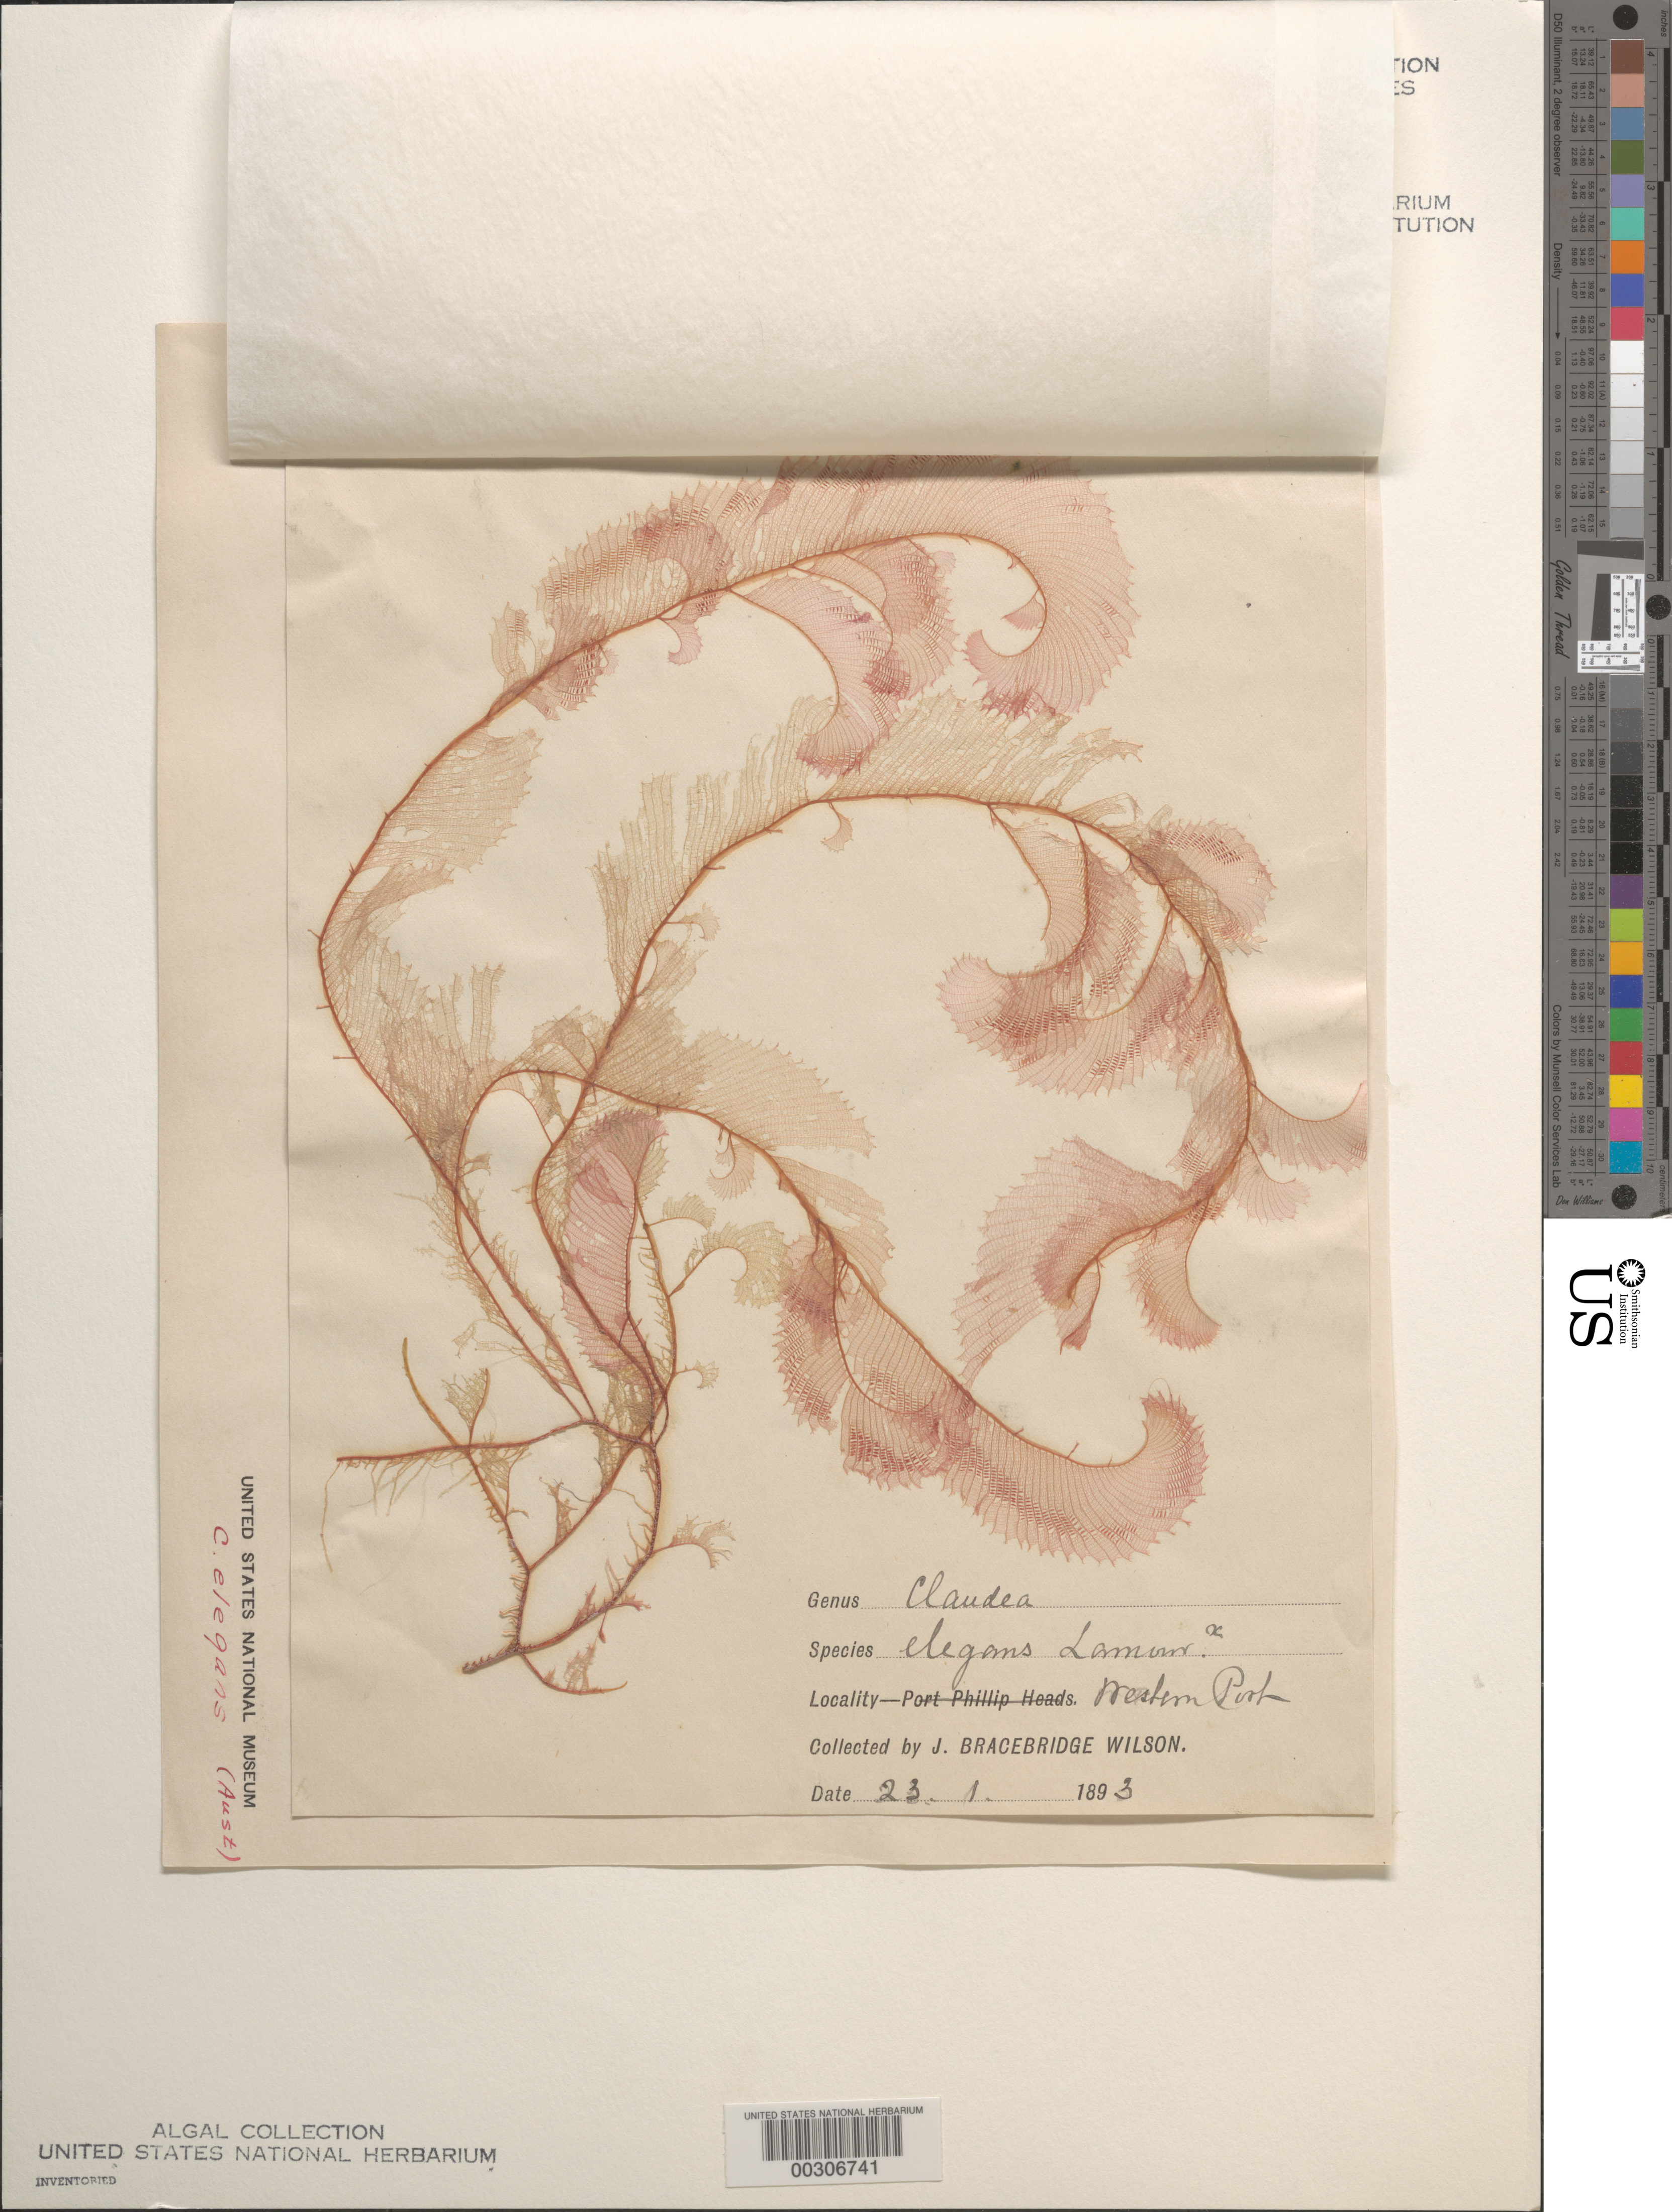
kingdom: Plantae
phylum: Rhodophyta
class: Florideophyceae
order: Ceramiales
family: Delesseriaceae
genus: Claudea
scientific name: Claudea elegans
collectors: J. B. Wilson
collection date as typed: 23 Jan 1893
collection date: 1893-01-23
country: Australia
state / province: Victoria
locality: Western Port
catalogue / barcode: US 72921